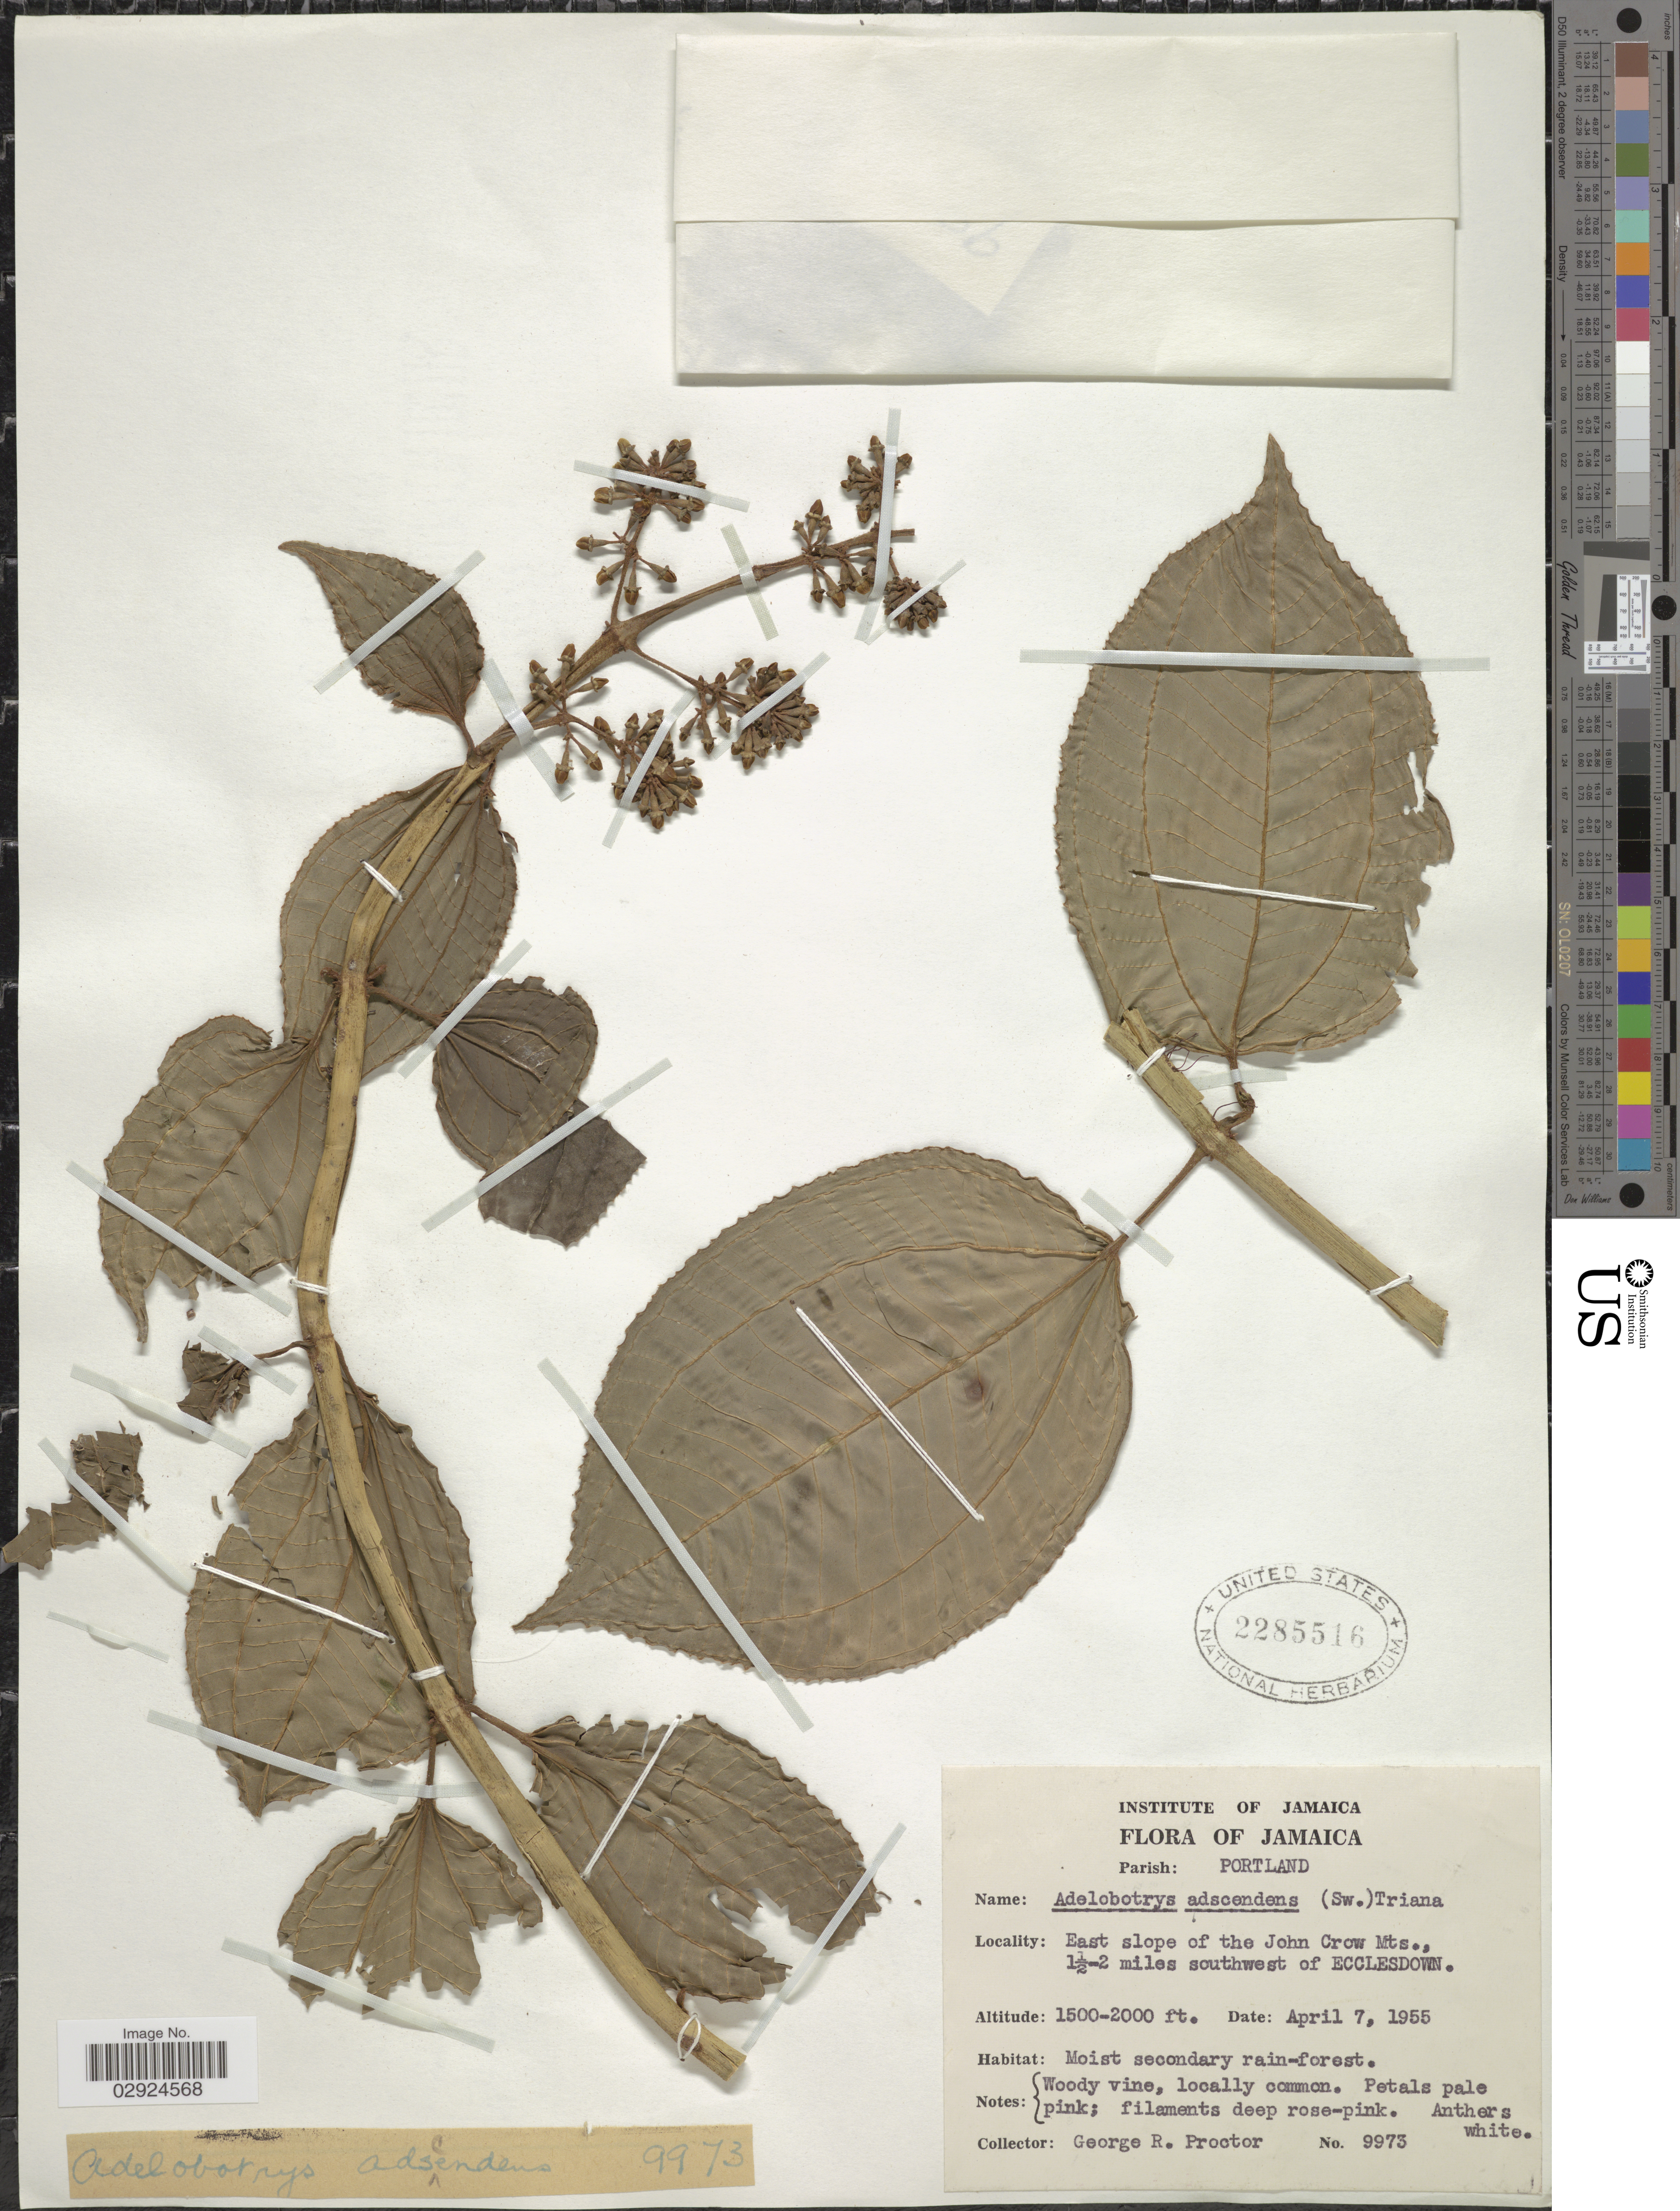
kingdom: Plantae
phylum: Tracheophyta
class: Magnoliopsida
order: Myrtales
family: Melastomataceae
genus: Adelobotrys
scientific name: Adelobotrys adscendens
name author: (Sw.) Triana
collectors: G. Proctor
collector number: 9973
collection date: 1955-04-07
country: Jamaica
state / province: Portland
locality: Parish: Portland. East slope of the John Crow Mts., 1½-2 miles southwest of Ecclesdown.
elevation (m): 457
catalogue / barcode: US 2285516